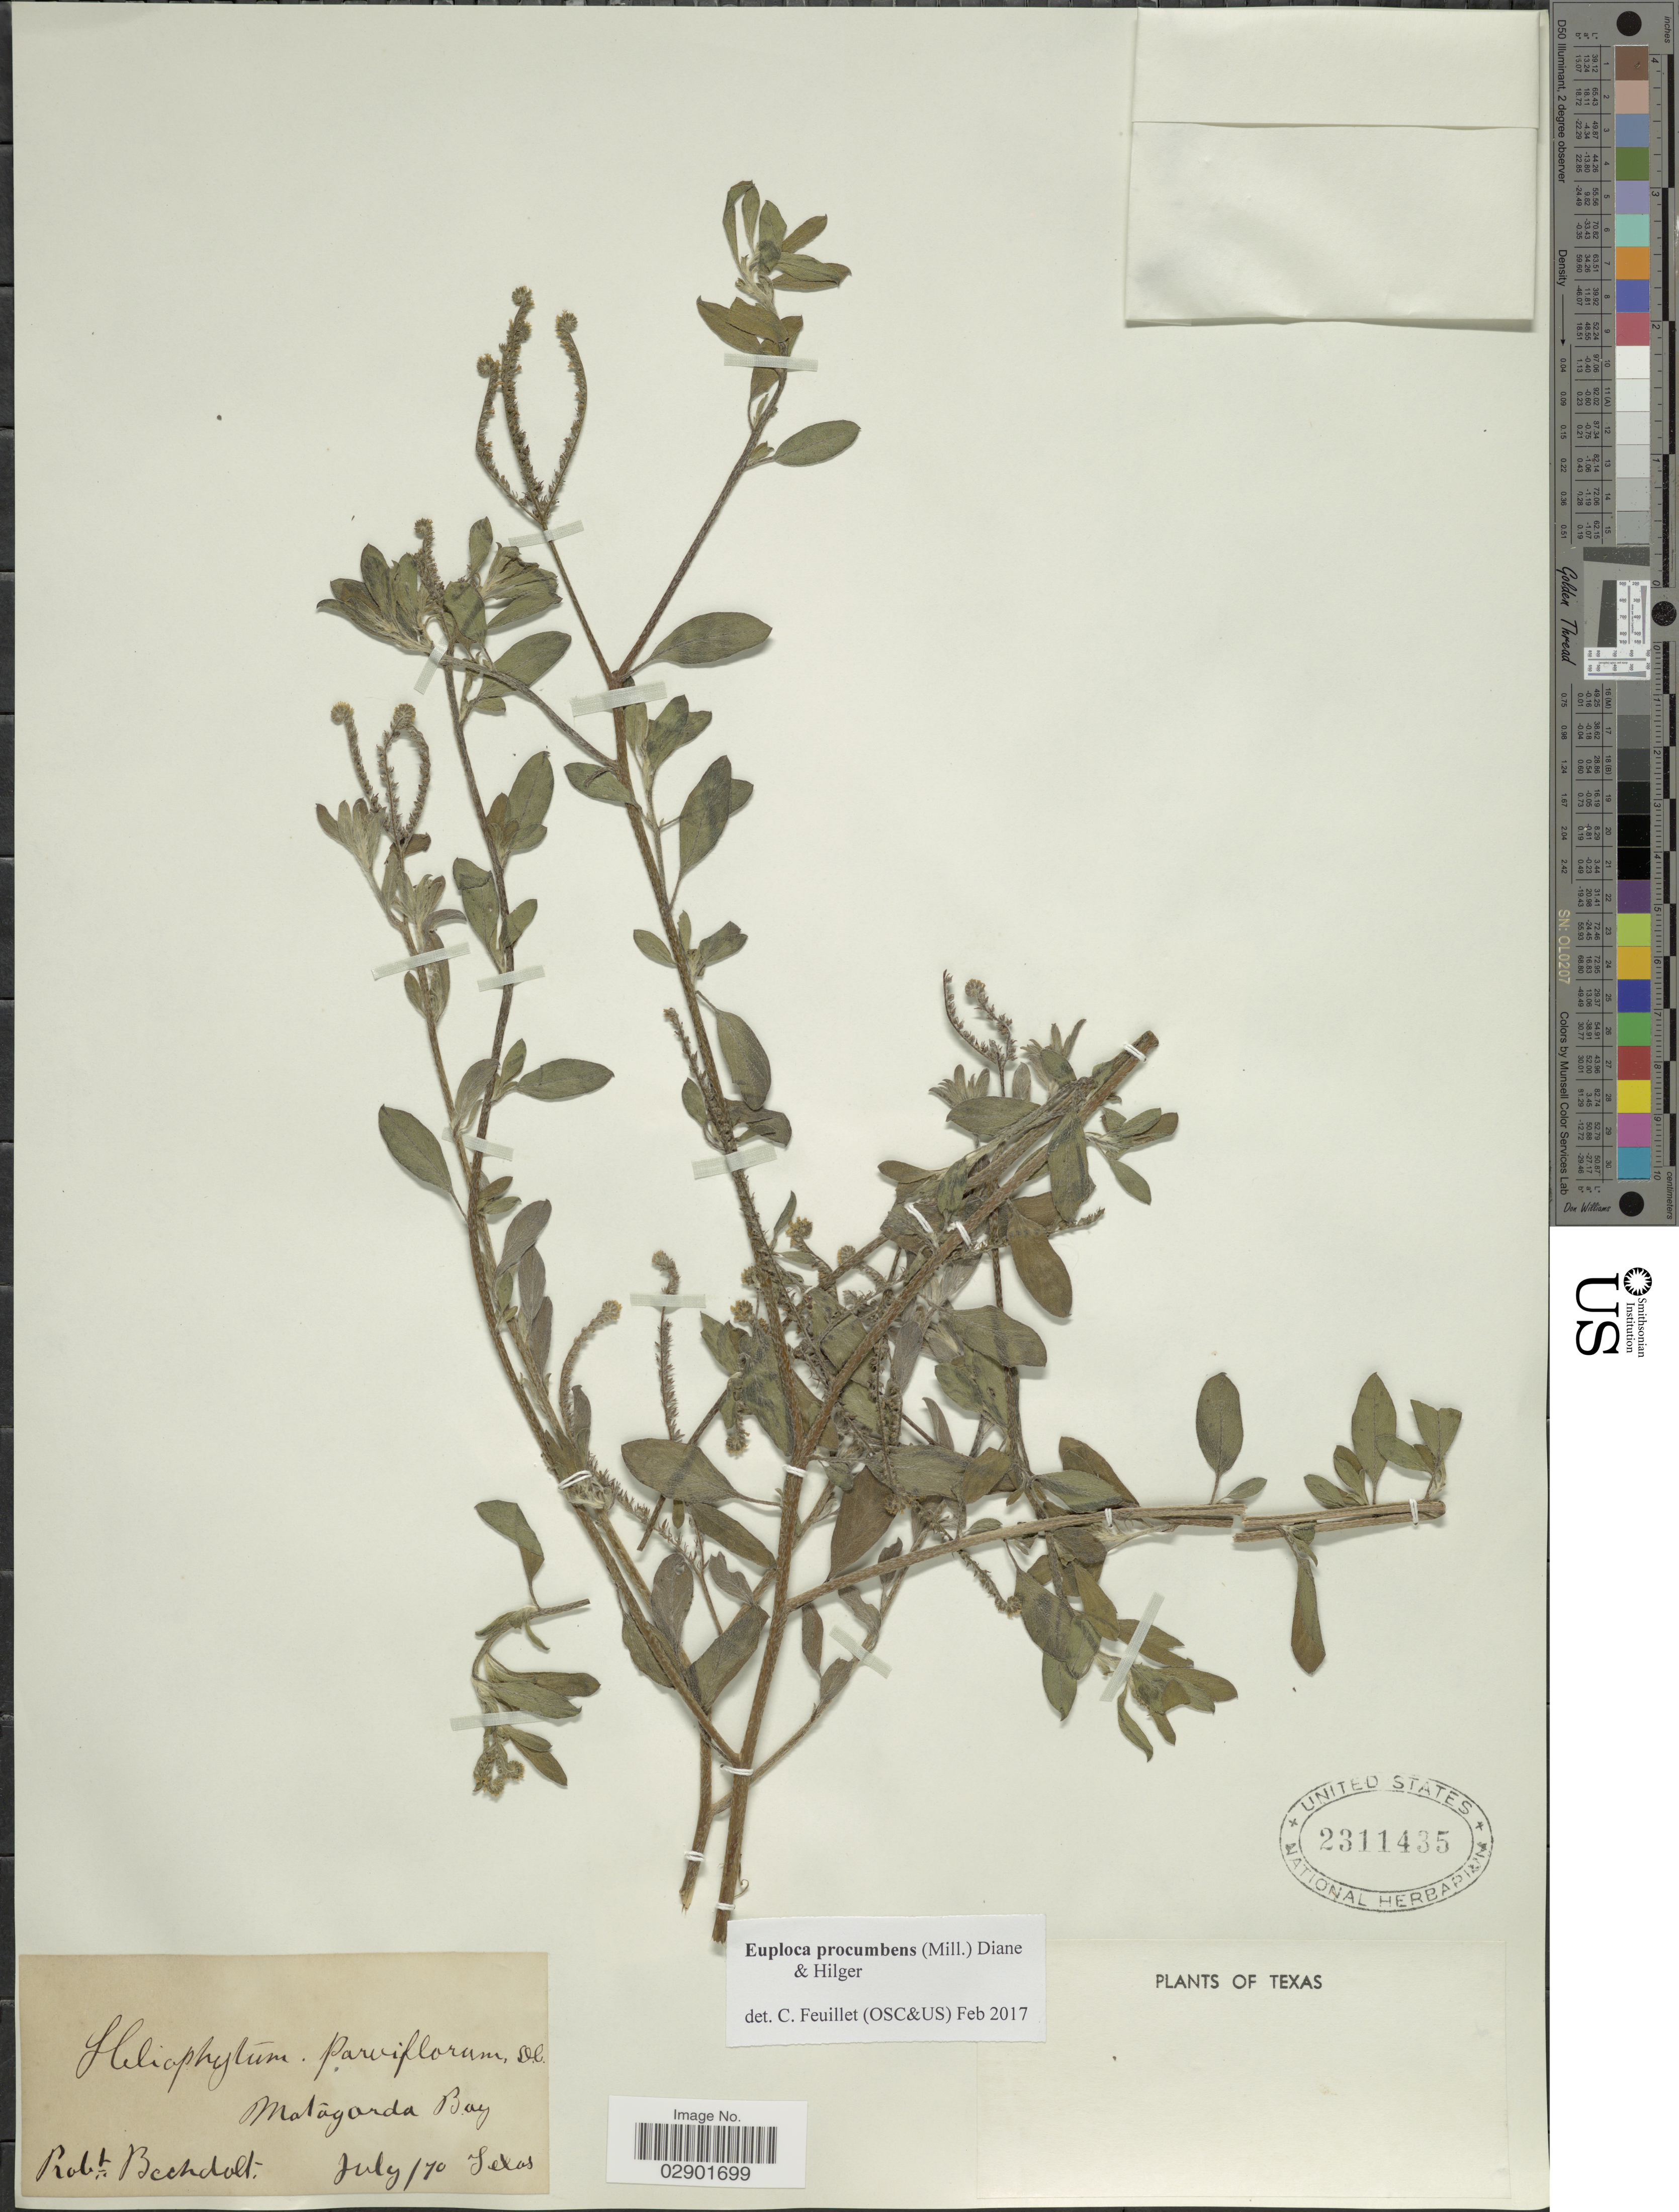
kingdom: Plantae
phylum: Tracheophyta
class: Magnoliopsida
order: Boraginales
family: Heliotropiaceae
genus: Euploca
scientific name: Euploca procumbens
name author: (Mill.) Diane & Hilger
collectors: R. Bechdolt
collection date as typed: Transcribed d/m/y: /7/70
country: United States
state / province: Texas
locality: Matagorda Bay.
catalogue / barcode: US 2311435